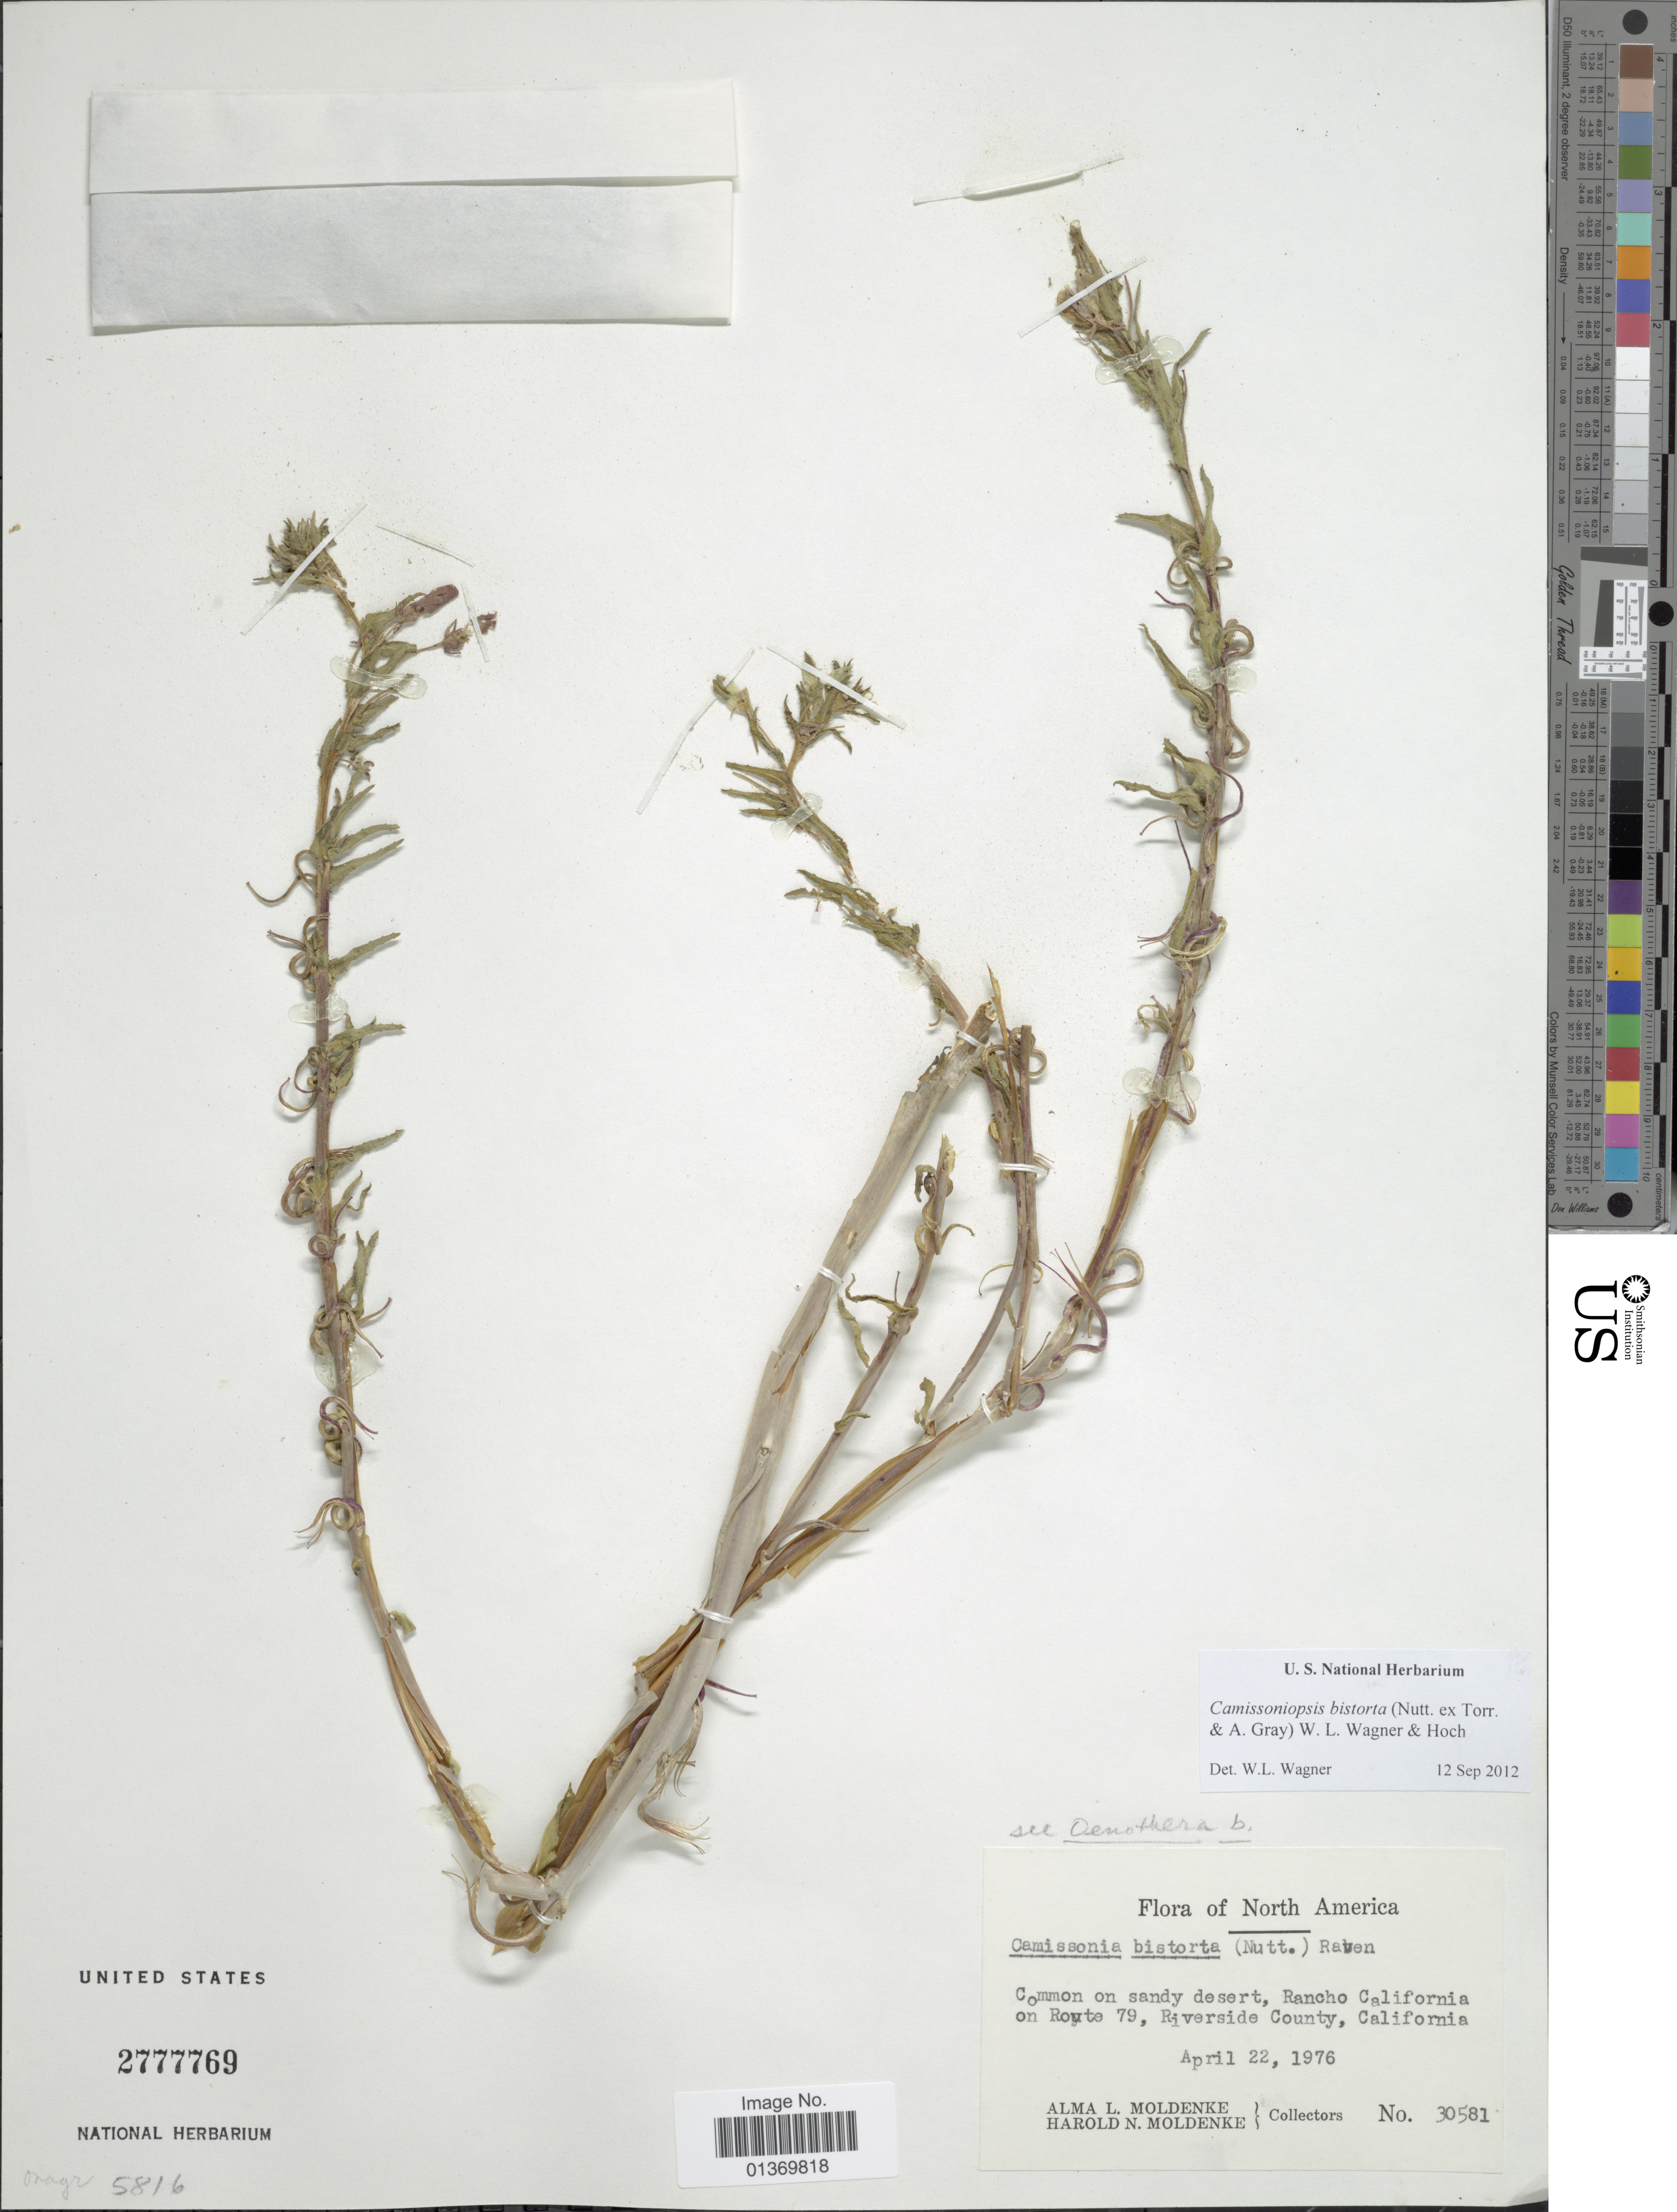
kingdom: Plantae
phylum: Tracheophyta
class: Magnoliopsida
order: Myrtales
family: Onagraceae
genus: Camissoniopsis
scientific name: Camissoniopsis bistorta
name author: (Nutt. ex Torr. & A. Gray) W.L. Wagner & Hoch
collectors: A. L. Moldenke & H. N. Moldenke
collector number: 30581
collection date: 1976-04-22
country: United States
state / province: California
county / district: Riverside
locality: Common on sandy desert, Rancho California on Route 79, Riverside County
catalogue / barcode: US 2777769